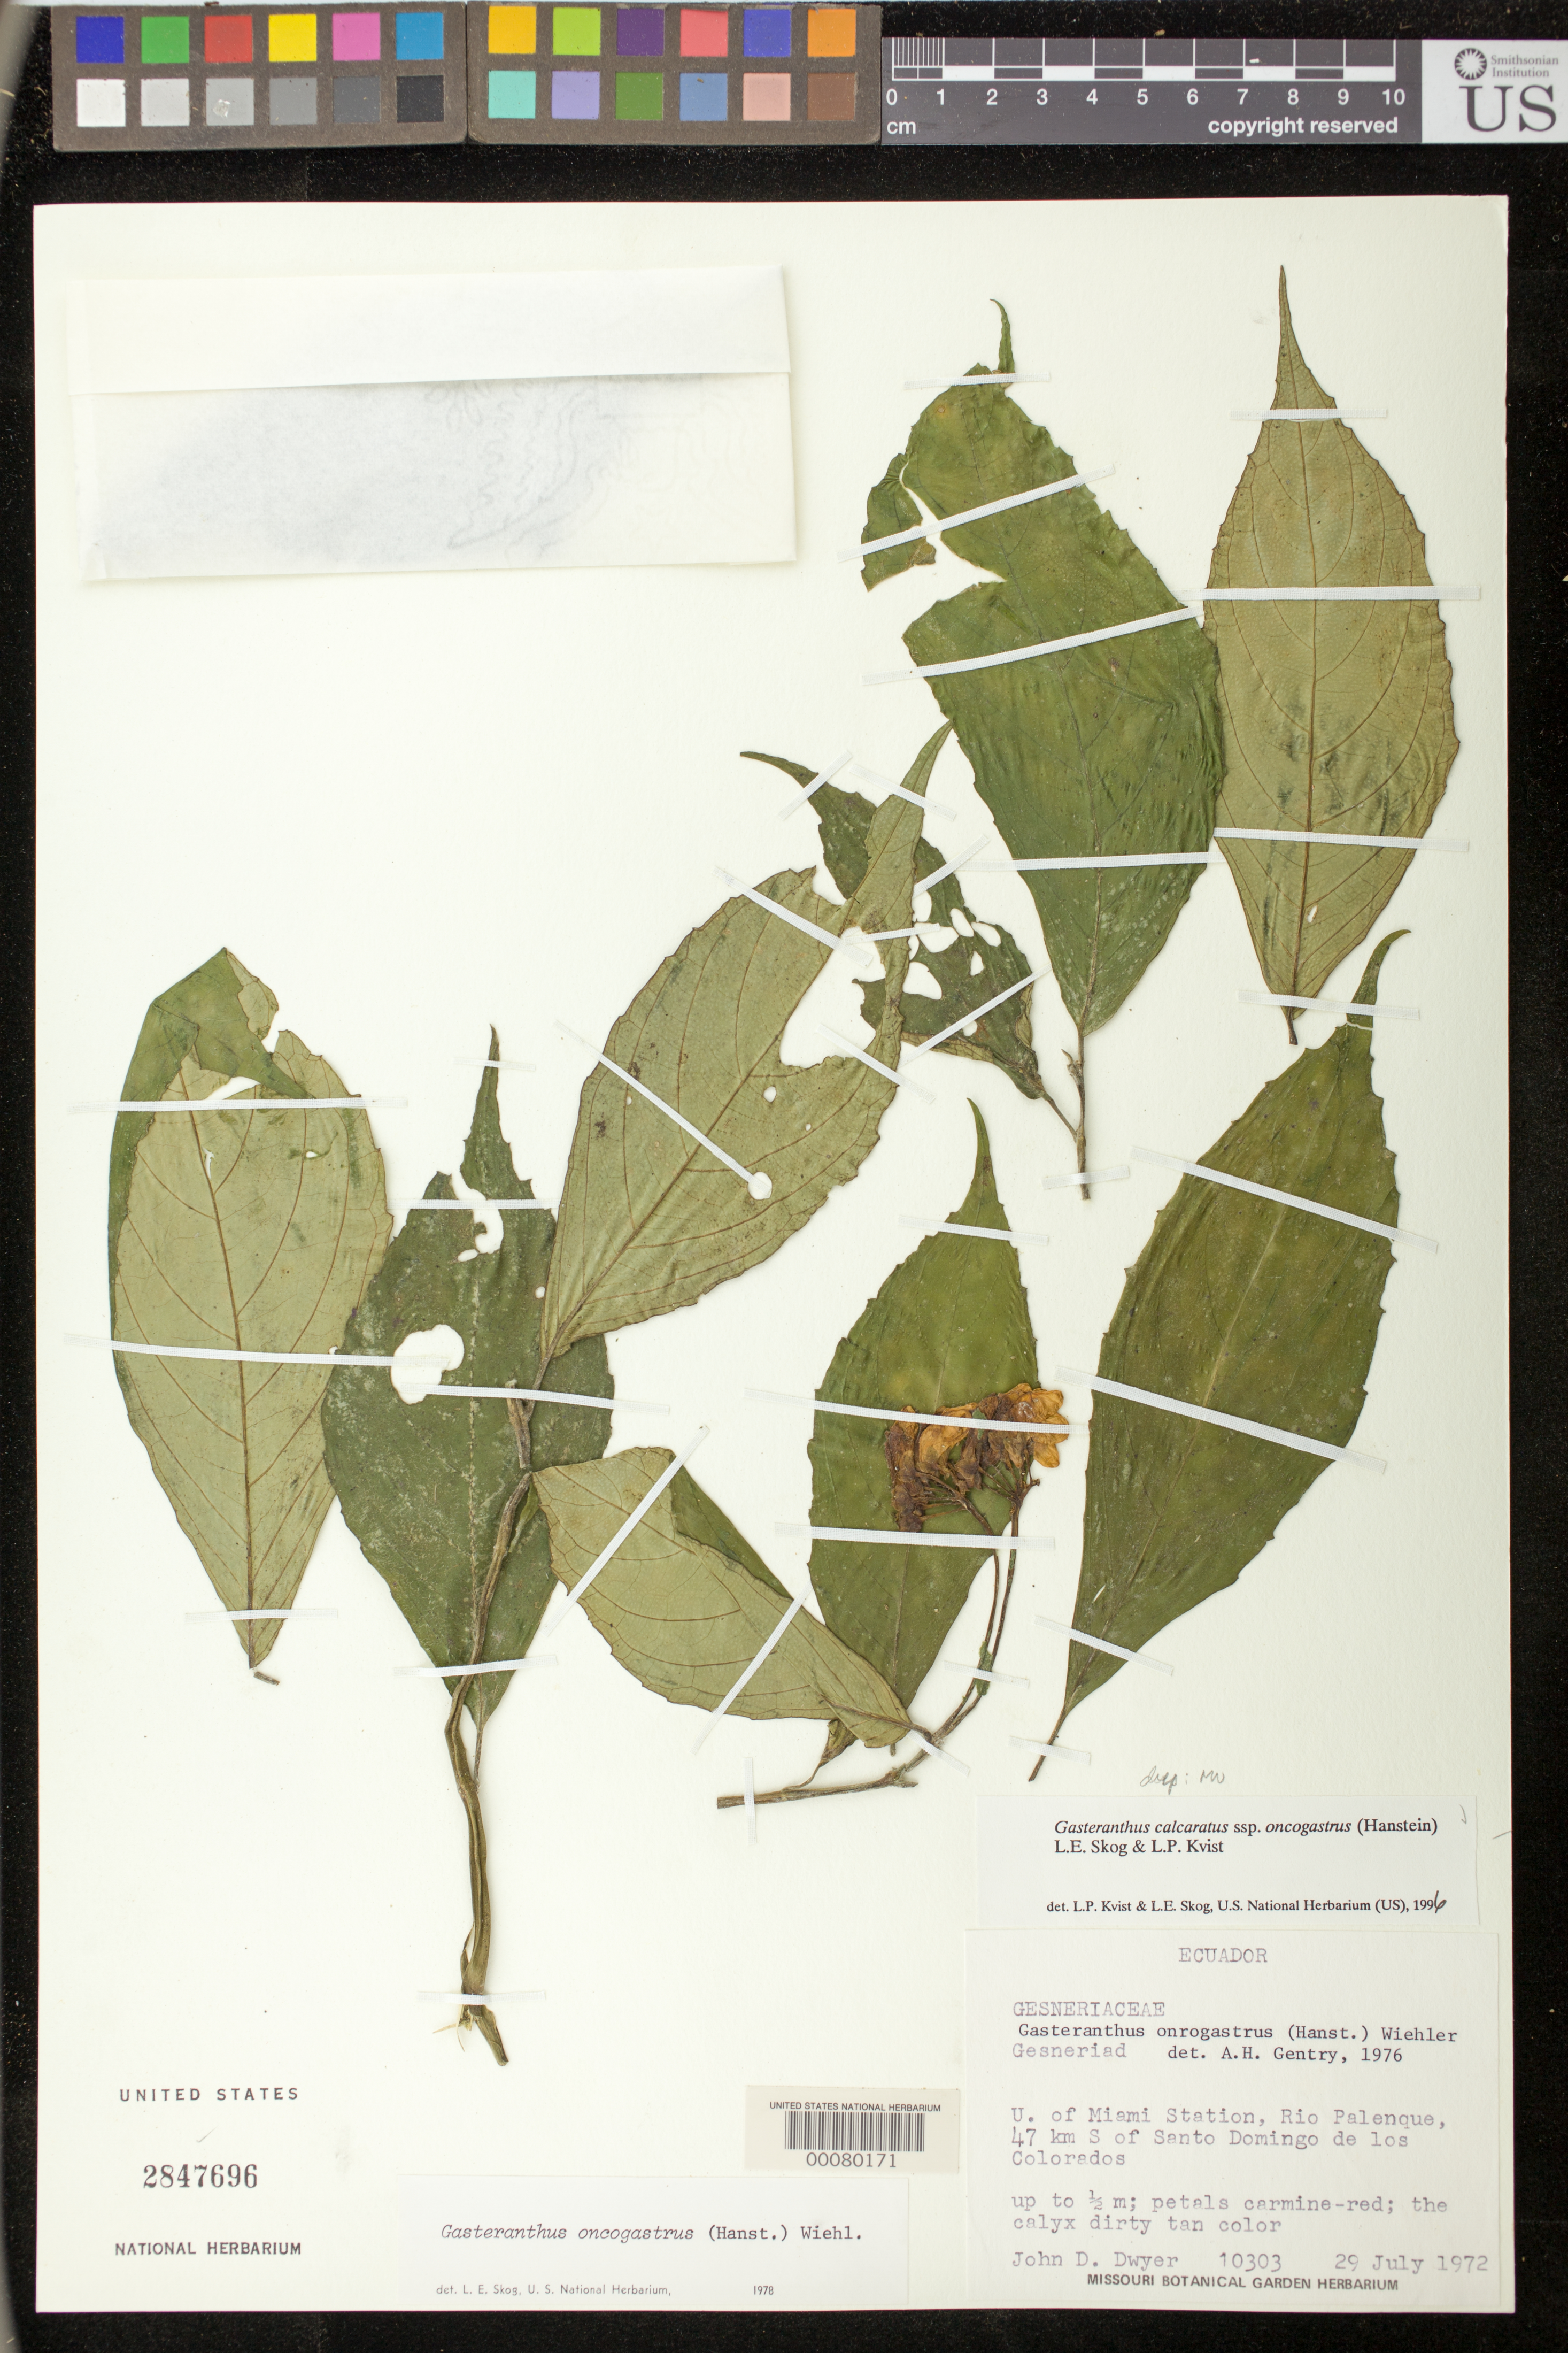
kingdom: Plantae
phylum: Tracheophyta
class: Magnoliopsida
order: Lamiales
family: Gesneriaceae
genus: Sinningia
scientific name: Sinningia incarnata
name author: (Aubl.) D.L. Denham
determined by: Skog, Laurence E.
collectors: J. D. Dwyer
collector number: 10303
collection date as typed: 29 Jul 1972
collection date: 1972-07-29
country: Ecuador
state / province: Los Ríos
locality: U of Miami station, Rio Palenque, 47 km S of Santo Domingo de los Colorados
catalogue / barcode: US 2847696